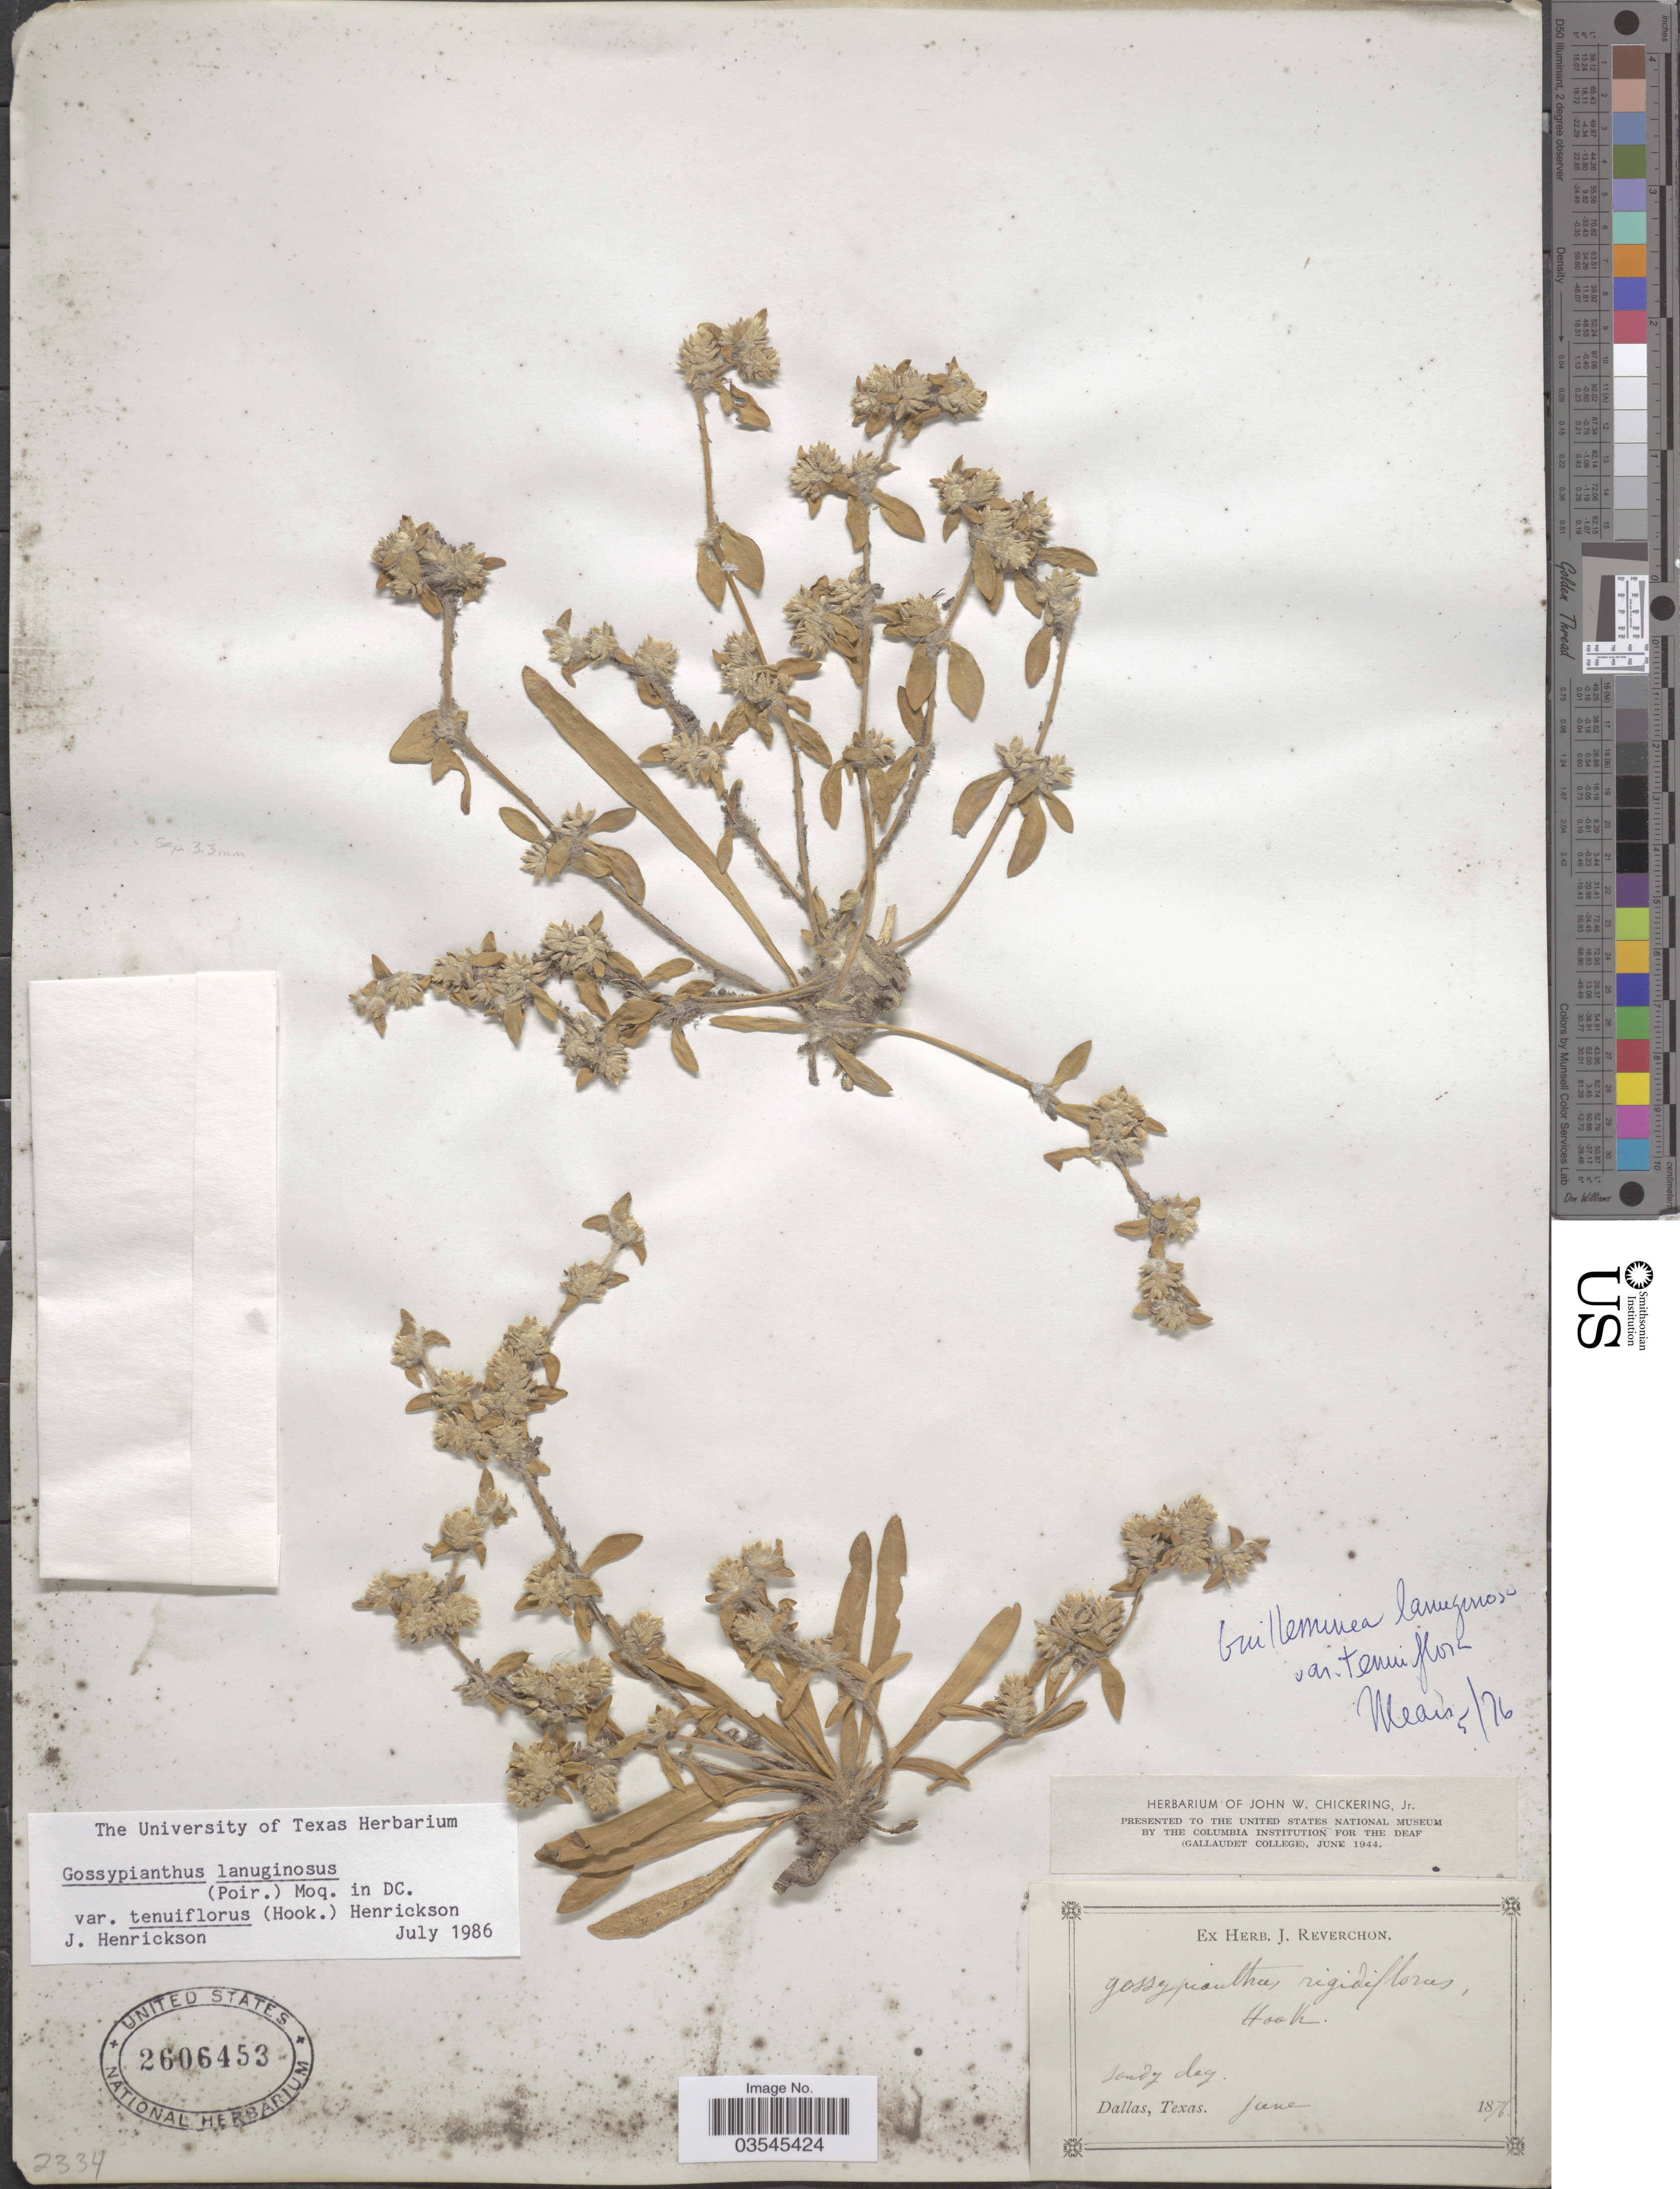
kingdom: Plantae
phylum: Tracheophyta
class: Magnoliopsida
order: Caryophyllales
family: Amaranthaceae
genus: Guilleminea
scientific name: Guilleminea lanuginosa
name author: (Poir.) Benth. & Hook. f.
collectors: ex herb. J. Reverchon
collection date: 1876-06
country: United States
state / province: Texas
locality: Dallas.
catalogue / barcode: US 2606453